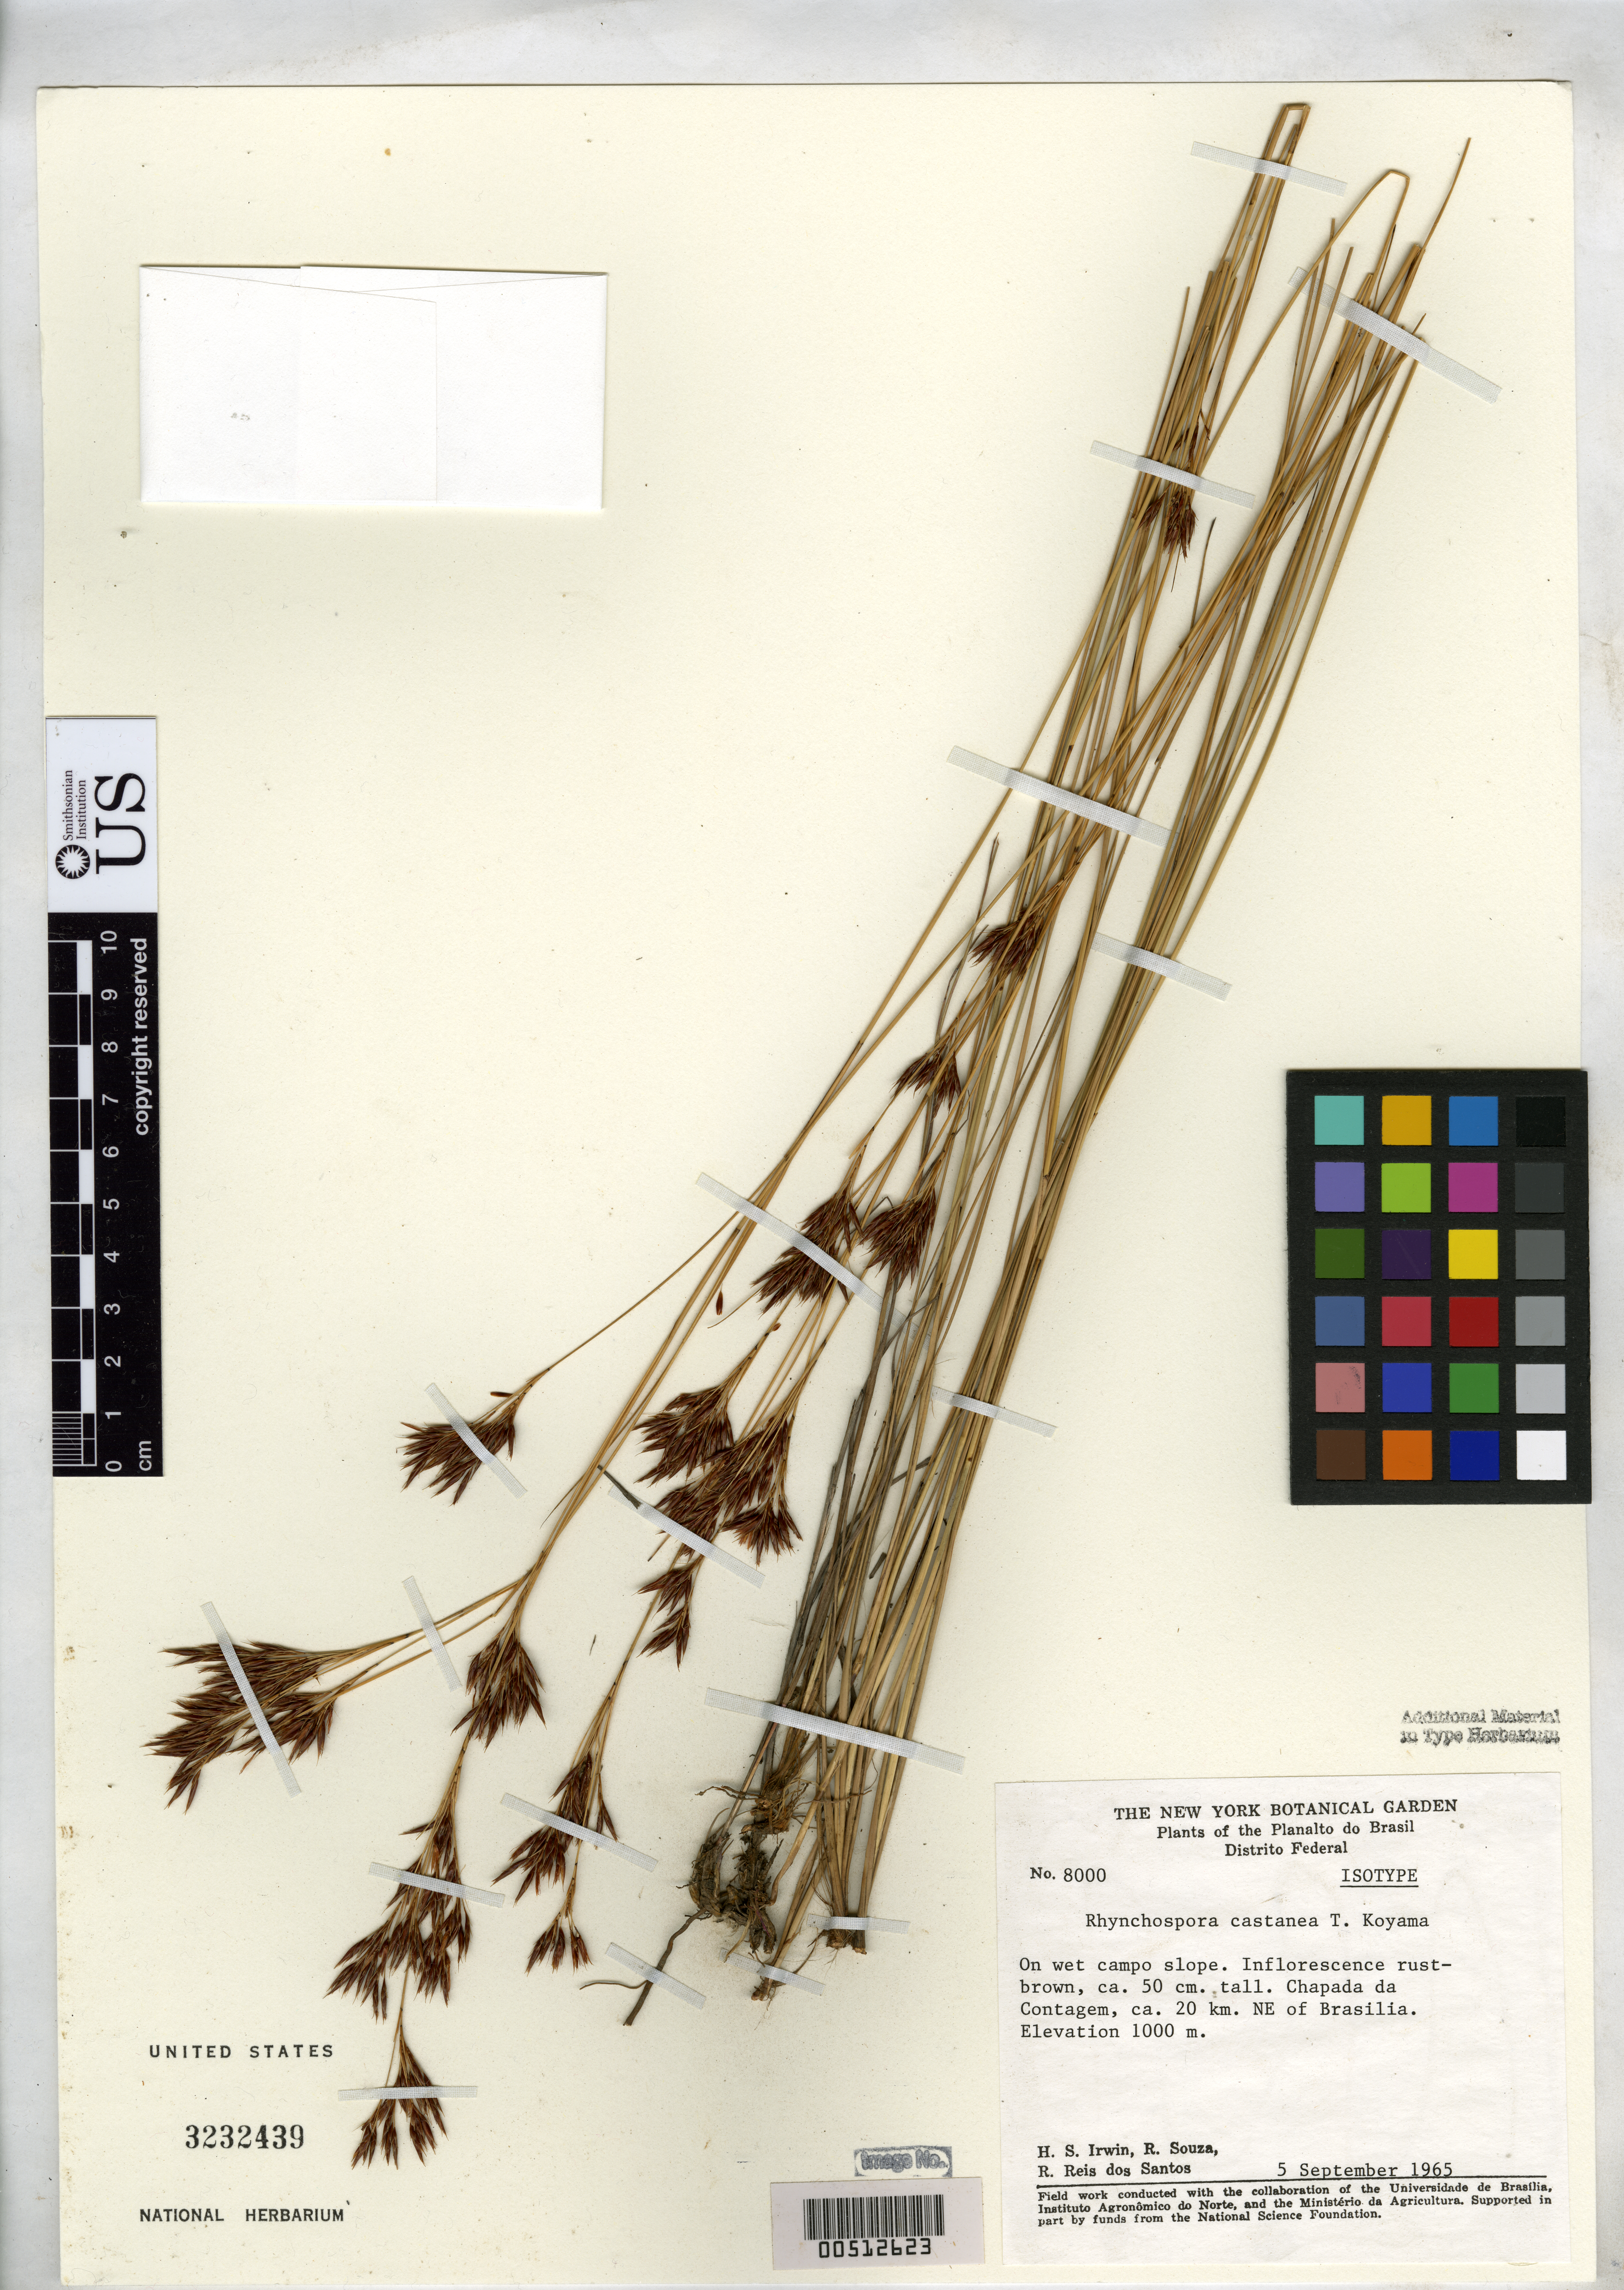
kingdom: Plantae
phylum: Tracheophyta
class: Liliopsida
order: Poales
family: Cyperaceae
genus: Rhynchospora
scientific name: Rhynchospora castanea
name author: T. Koyama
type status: Isotype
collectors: H. Irwin, R. Souza & R. G. P. Santos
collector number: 8000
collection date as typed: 05 Sep 1965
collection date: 1965-09-05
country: Brazil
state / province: Distrito Federal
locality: Chapada da Contagem, ca. 20 km NE of Brasilia.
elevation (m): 1000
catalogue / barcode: US 3232439